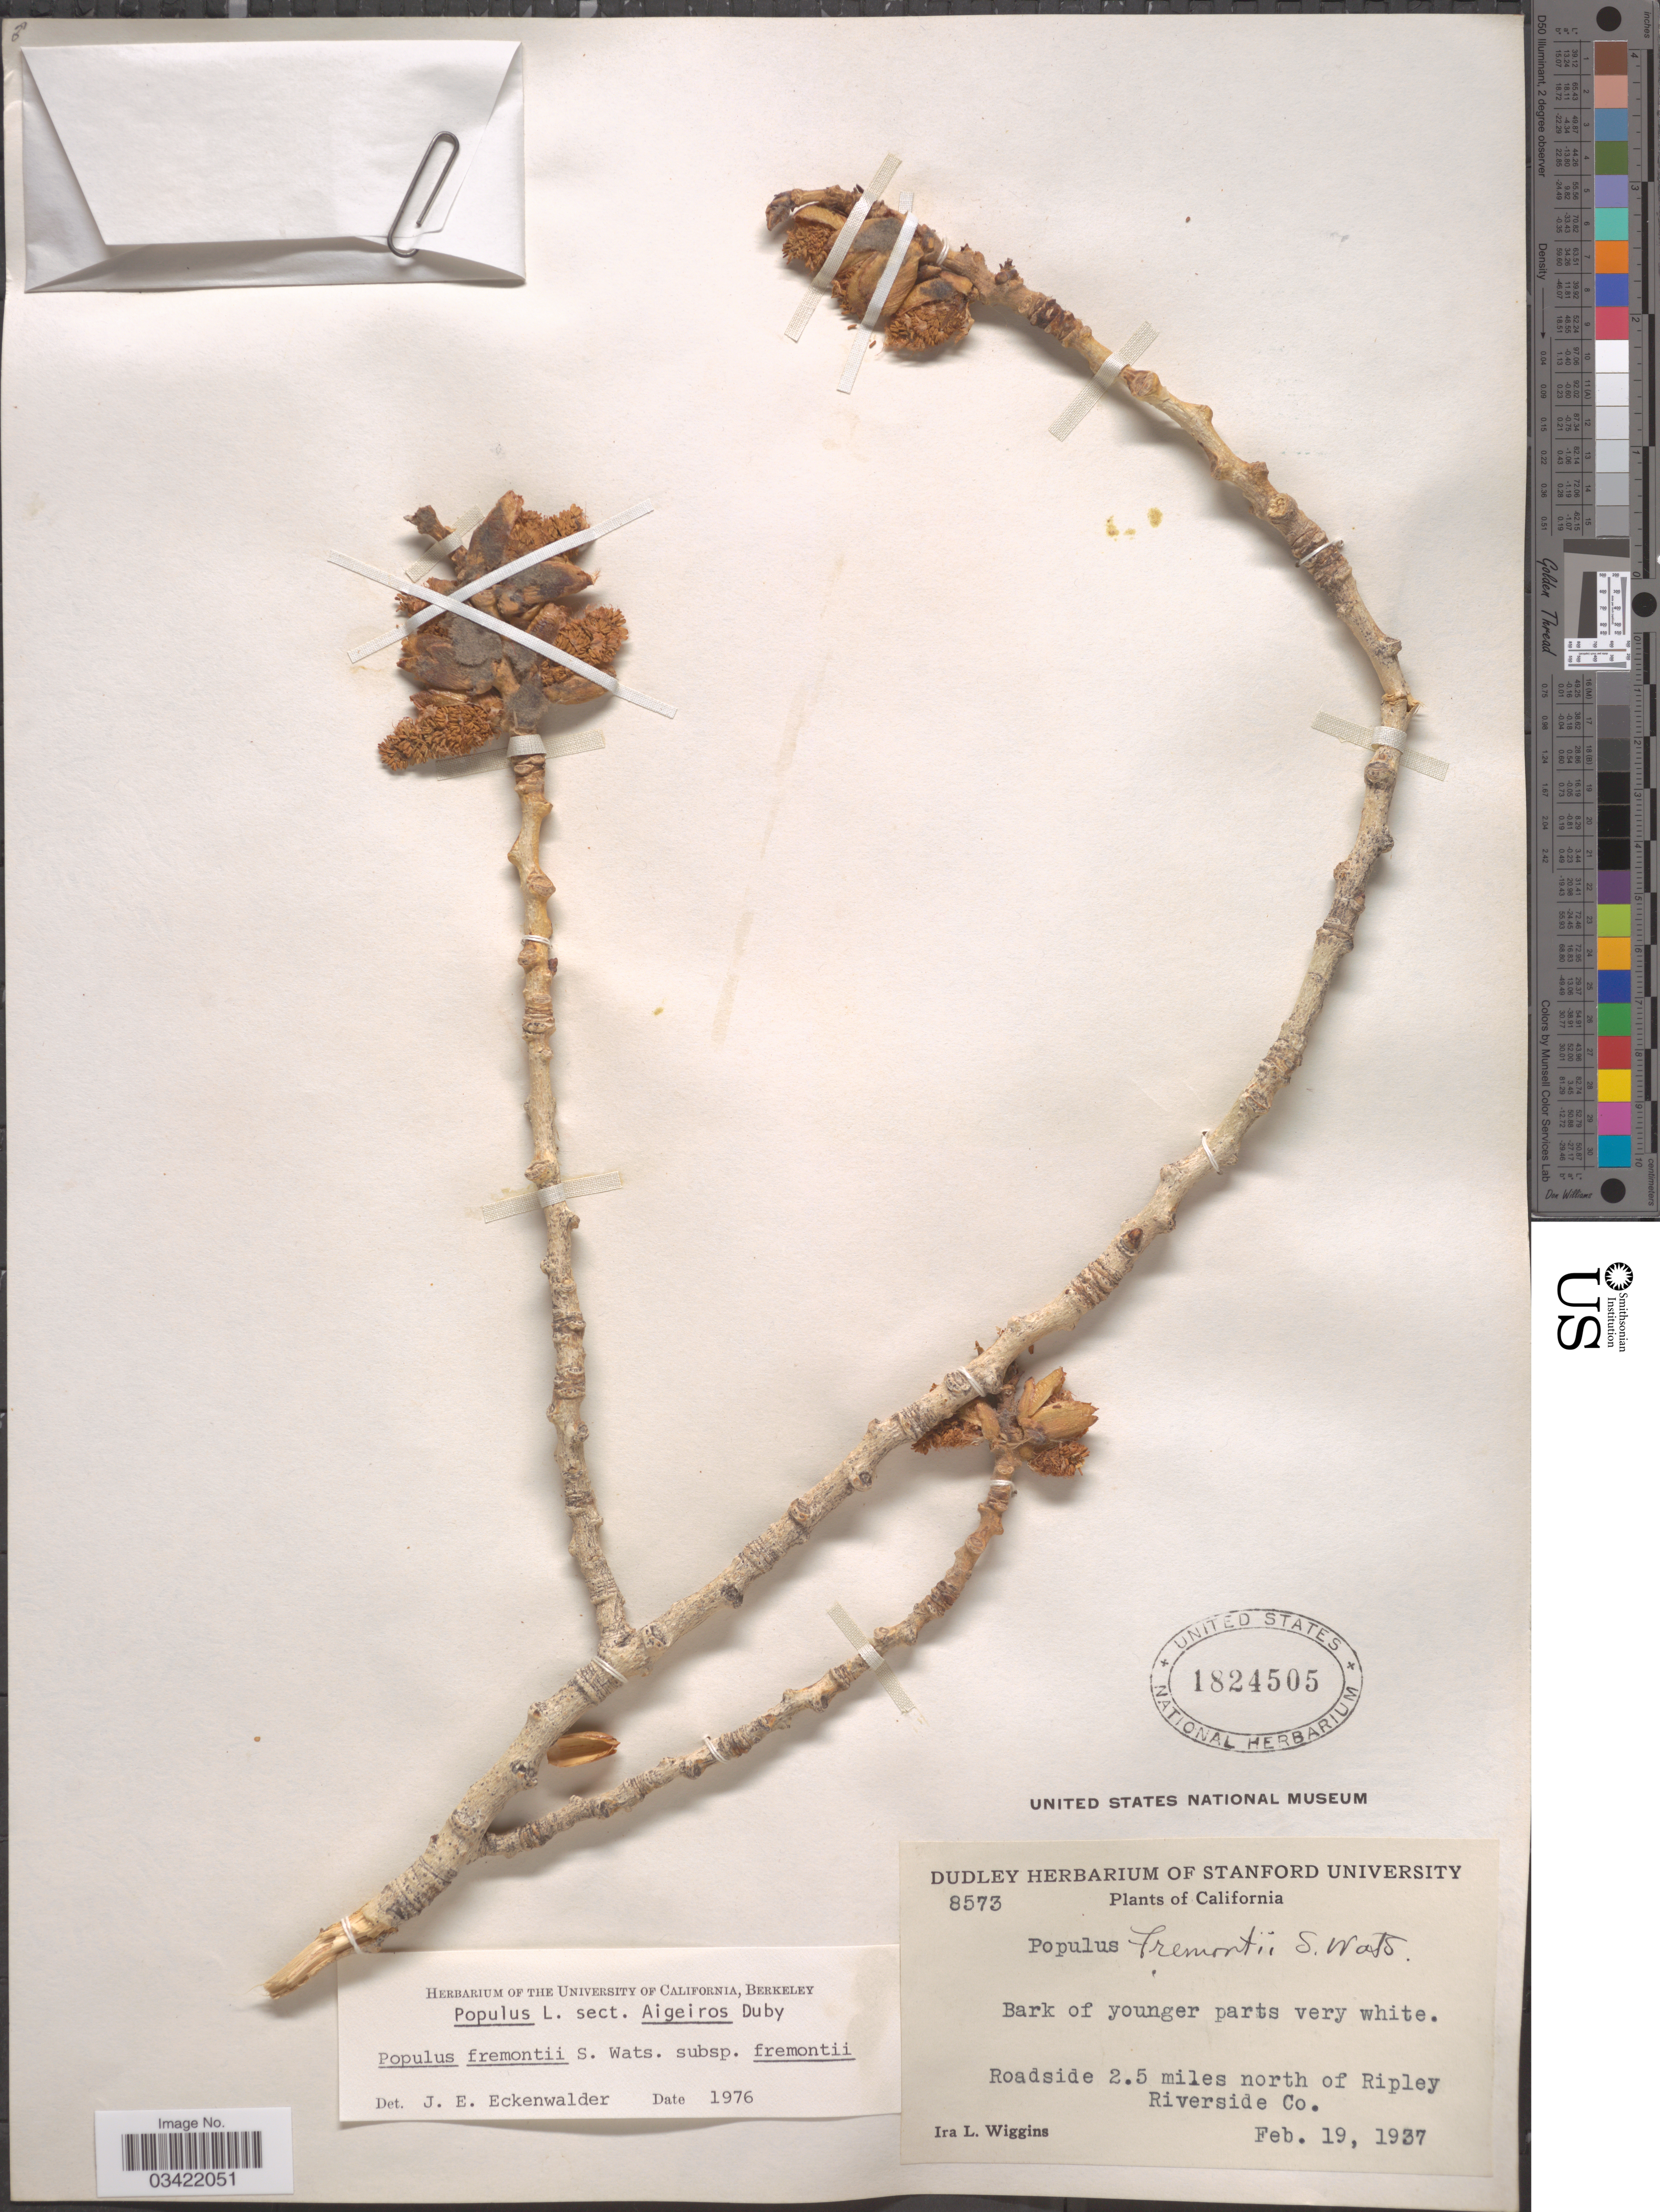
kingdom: Plantae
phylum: Tracheophyta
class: Magnoliopsida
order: Malpighiales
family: Salicaceae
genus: Populus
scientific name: Populus fremontii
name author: S. Watson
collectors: I. L. Wiggins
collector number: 8573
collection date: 1937-02-19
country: United States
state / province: California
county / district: Riverside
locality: Roadside 2.5 miles north of Ripley. Riverside Co.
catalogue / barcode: US 1824505